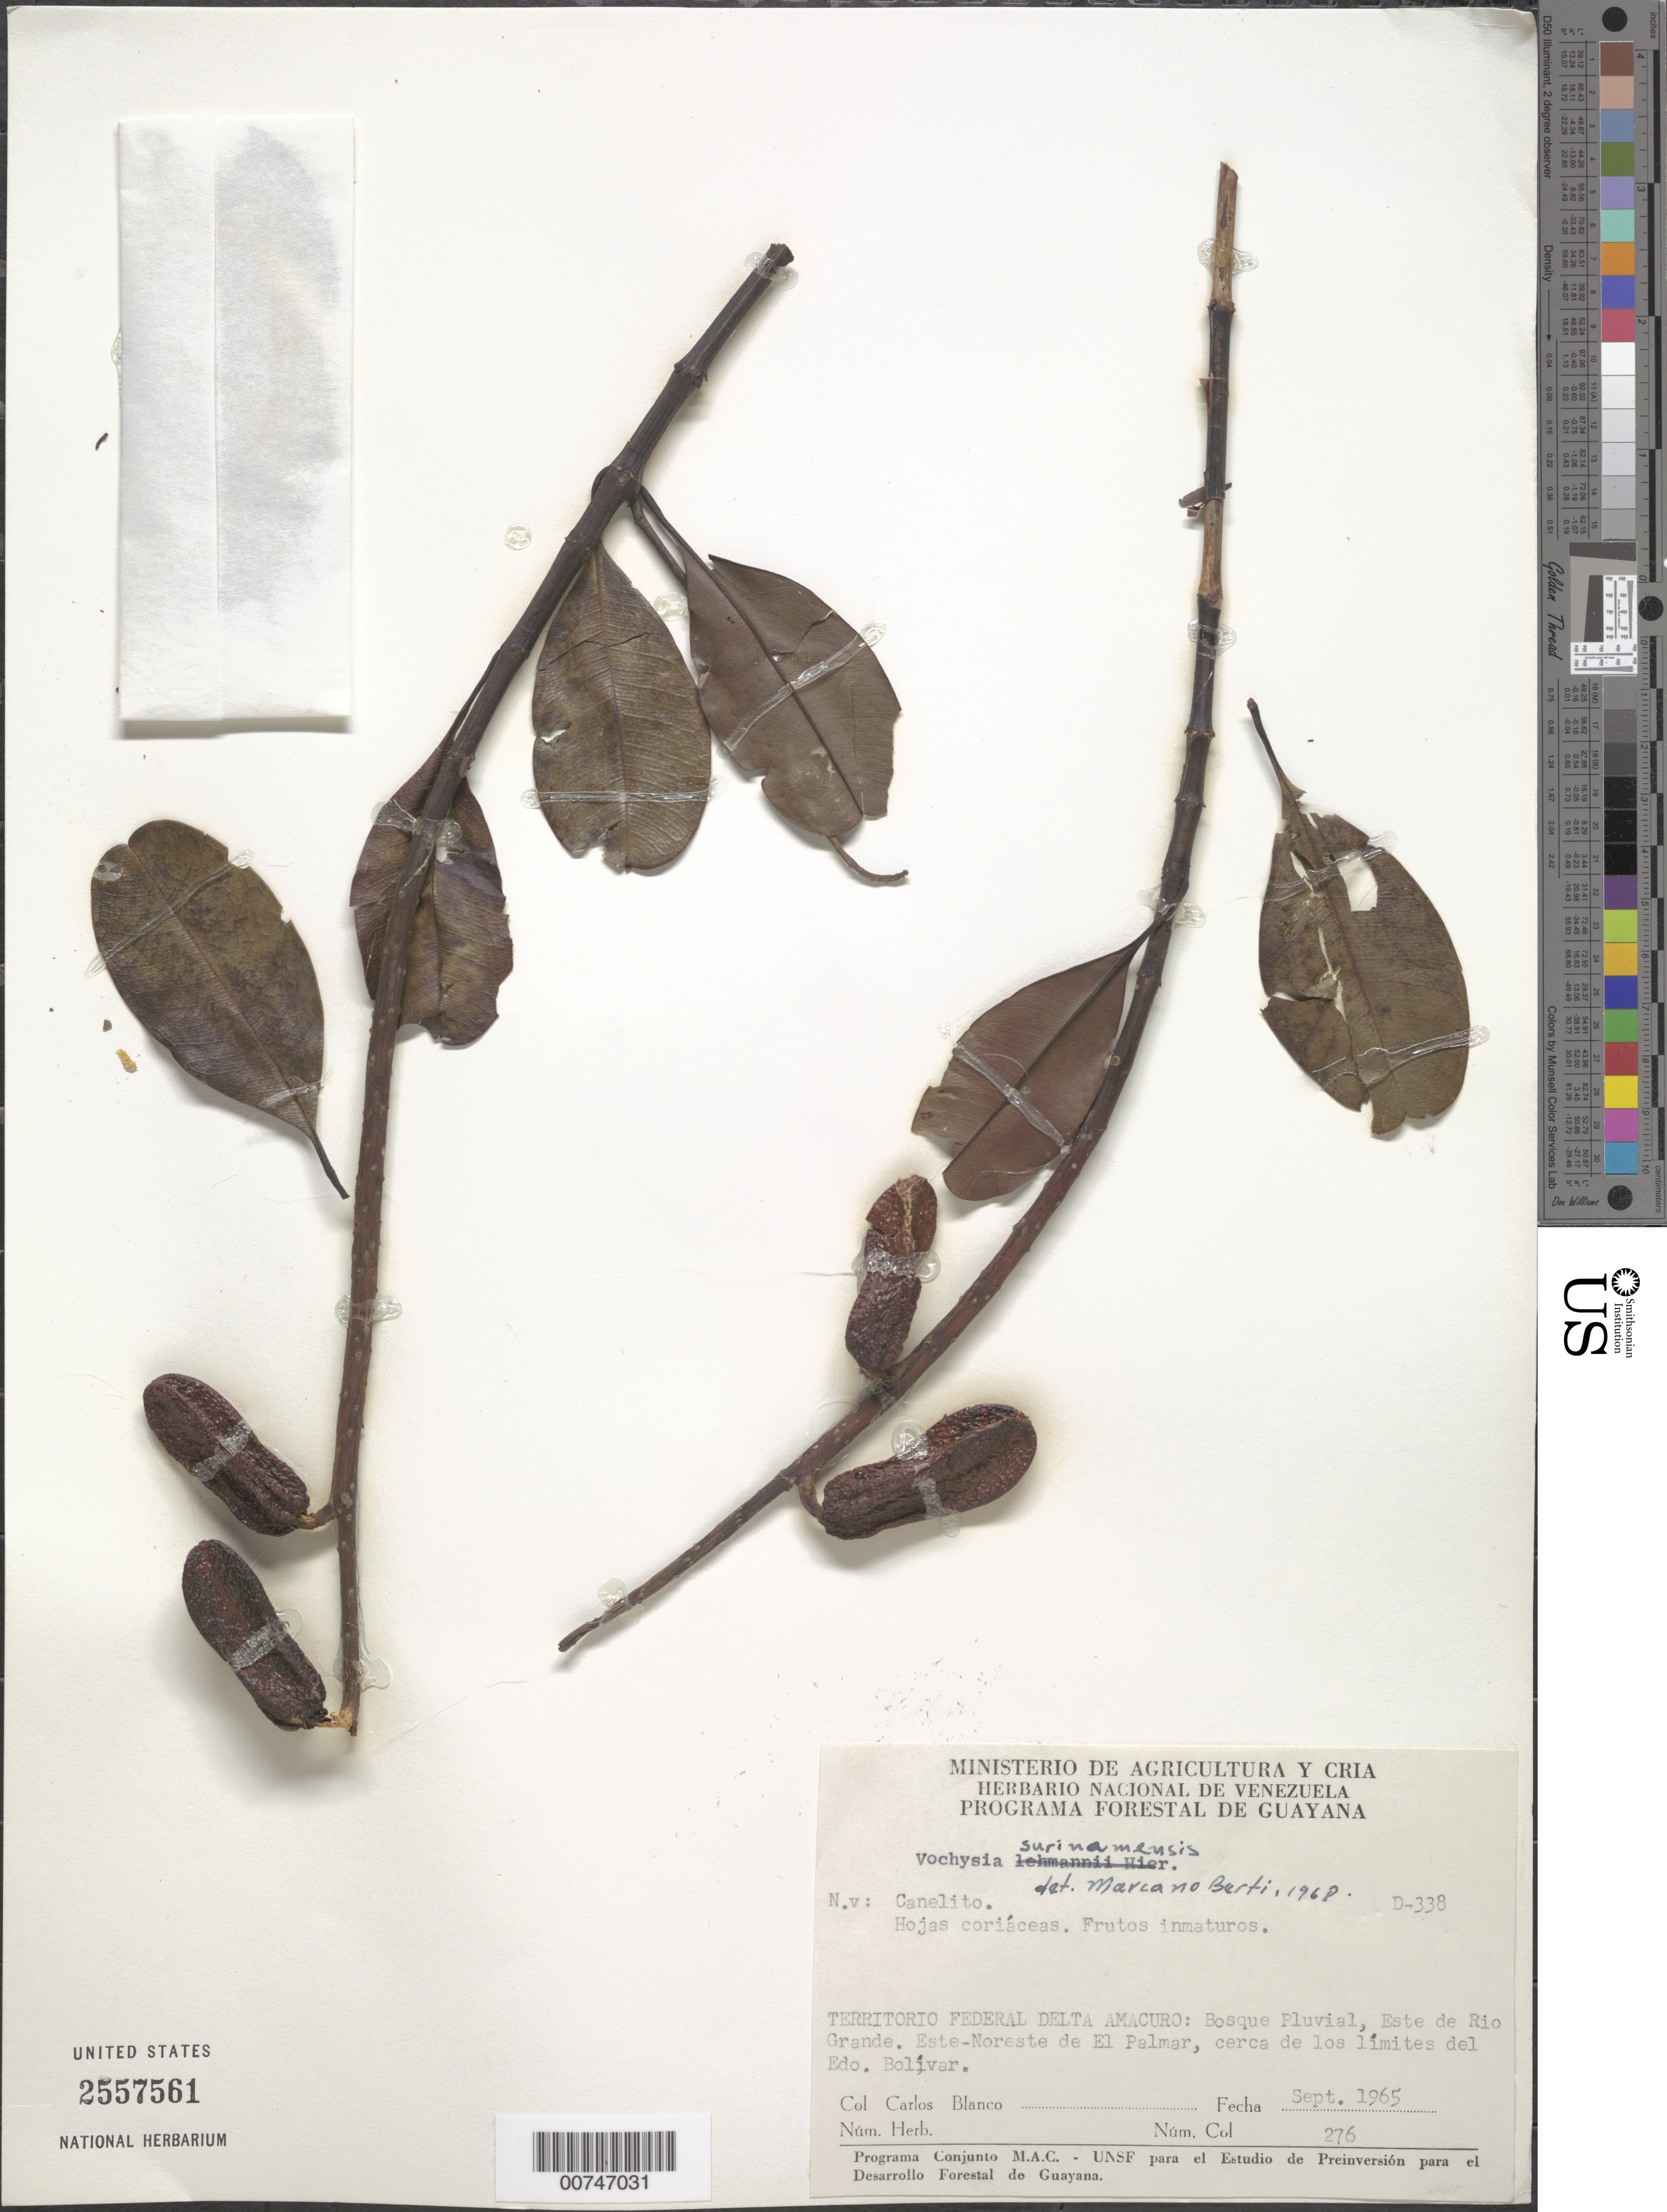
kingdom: Plantae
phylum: Tracheophyta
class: Magnoliopsida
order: Myrtales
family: Vochysiaceae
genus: Vochysia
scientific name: Vochysia surinamensis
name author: Stafleu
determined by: Marcano-Berti, L.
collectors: C. A. Blanco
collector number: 276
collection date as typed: Sep-65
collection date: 1965-09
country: Venezuela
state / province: Delta Amacuro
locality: Río Grande, Este de; Este-Noreste de El Palmar, cerca de los limites del Estado Bolívar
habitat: Rainforest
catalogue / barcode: US 2557561